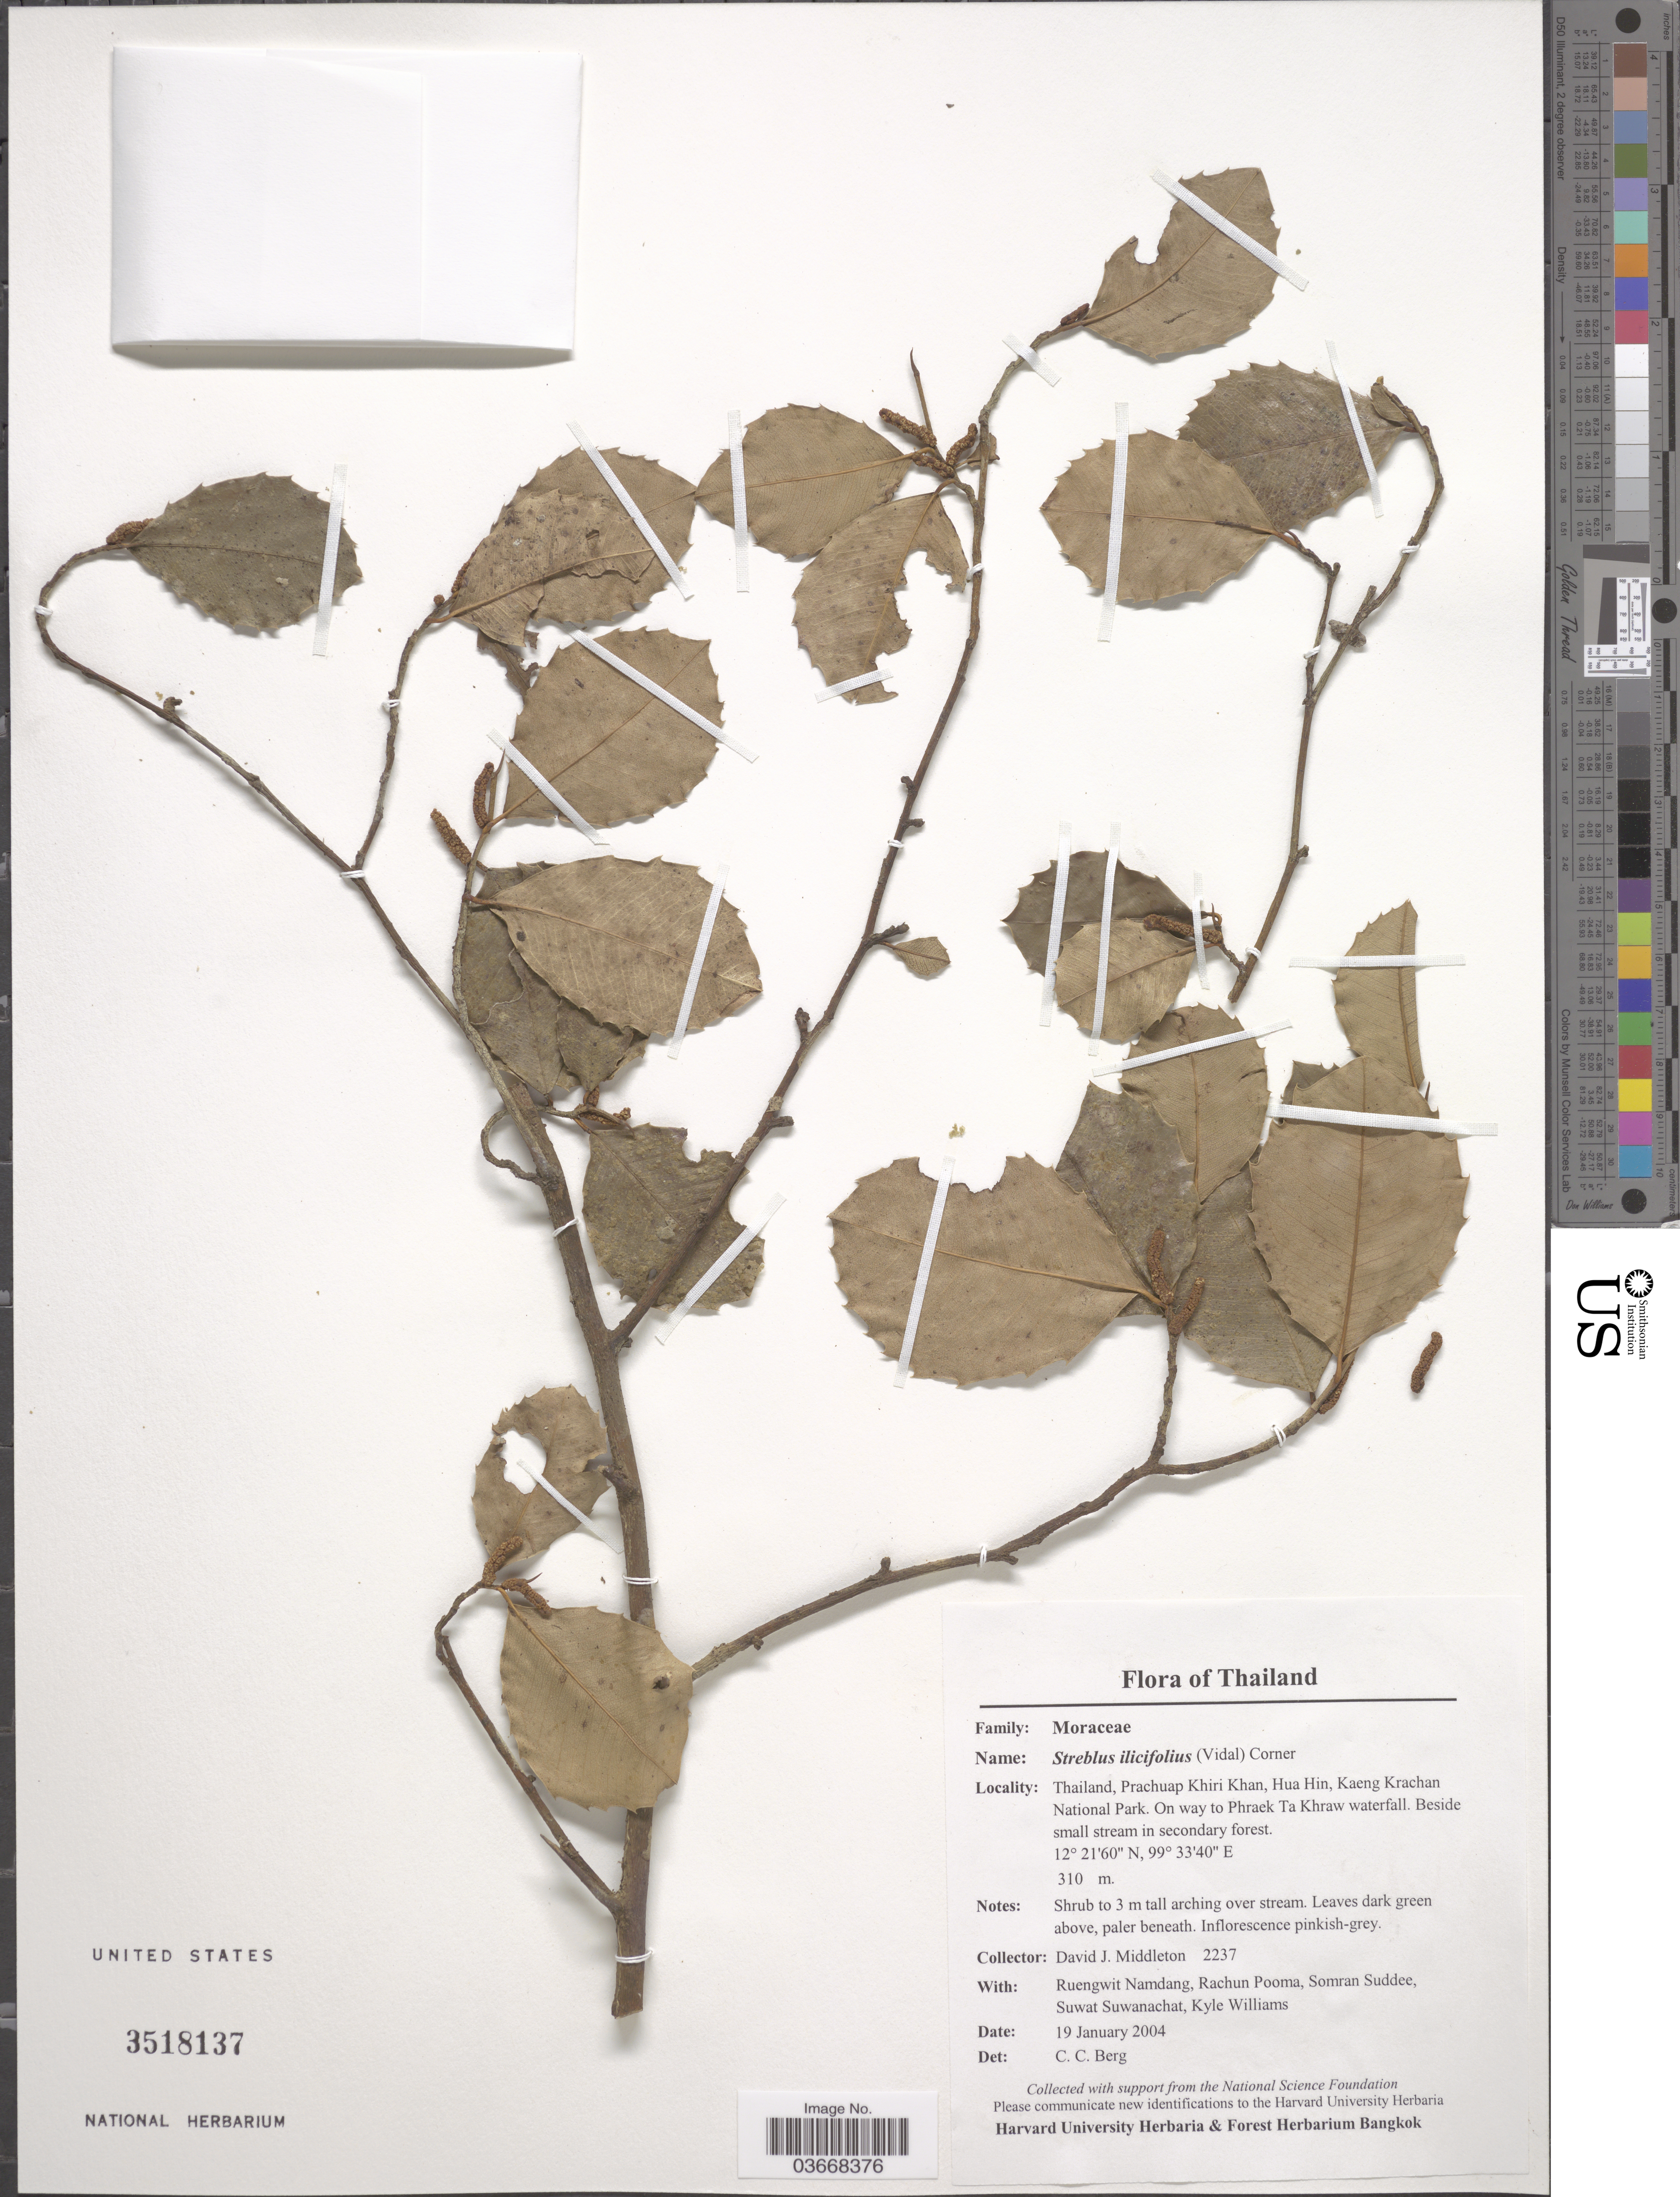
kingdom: Plantae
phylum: Tracheophyta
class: Magnoliopsida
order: Rosales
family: Moraceae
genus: Taxotrophis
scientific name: Taxotrophis ilicifolia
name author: (Kurz) S. Vidal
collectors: D. J. Middleton, R. Namdang, R. Pooma, S. Suddee & et al.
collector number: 2237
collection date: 2004-01-19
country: Thailand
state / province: Prachuap Khiri Khan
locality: Hua Hin, Kaeng Krachan National Park. On way to Phraek Ta Khraw waterfall. Beside small stream in secondary forest.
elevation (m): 310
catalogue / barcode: US 3518137